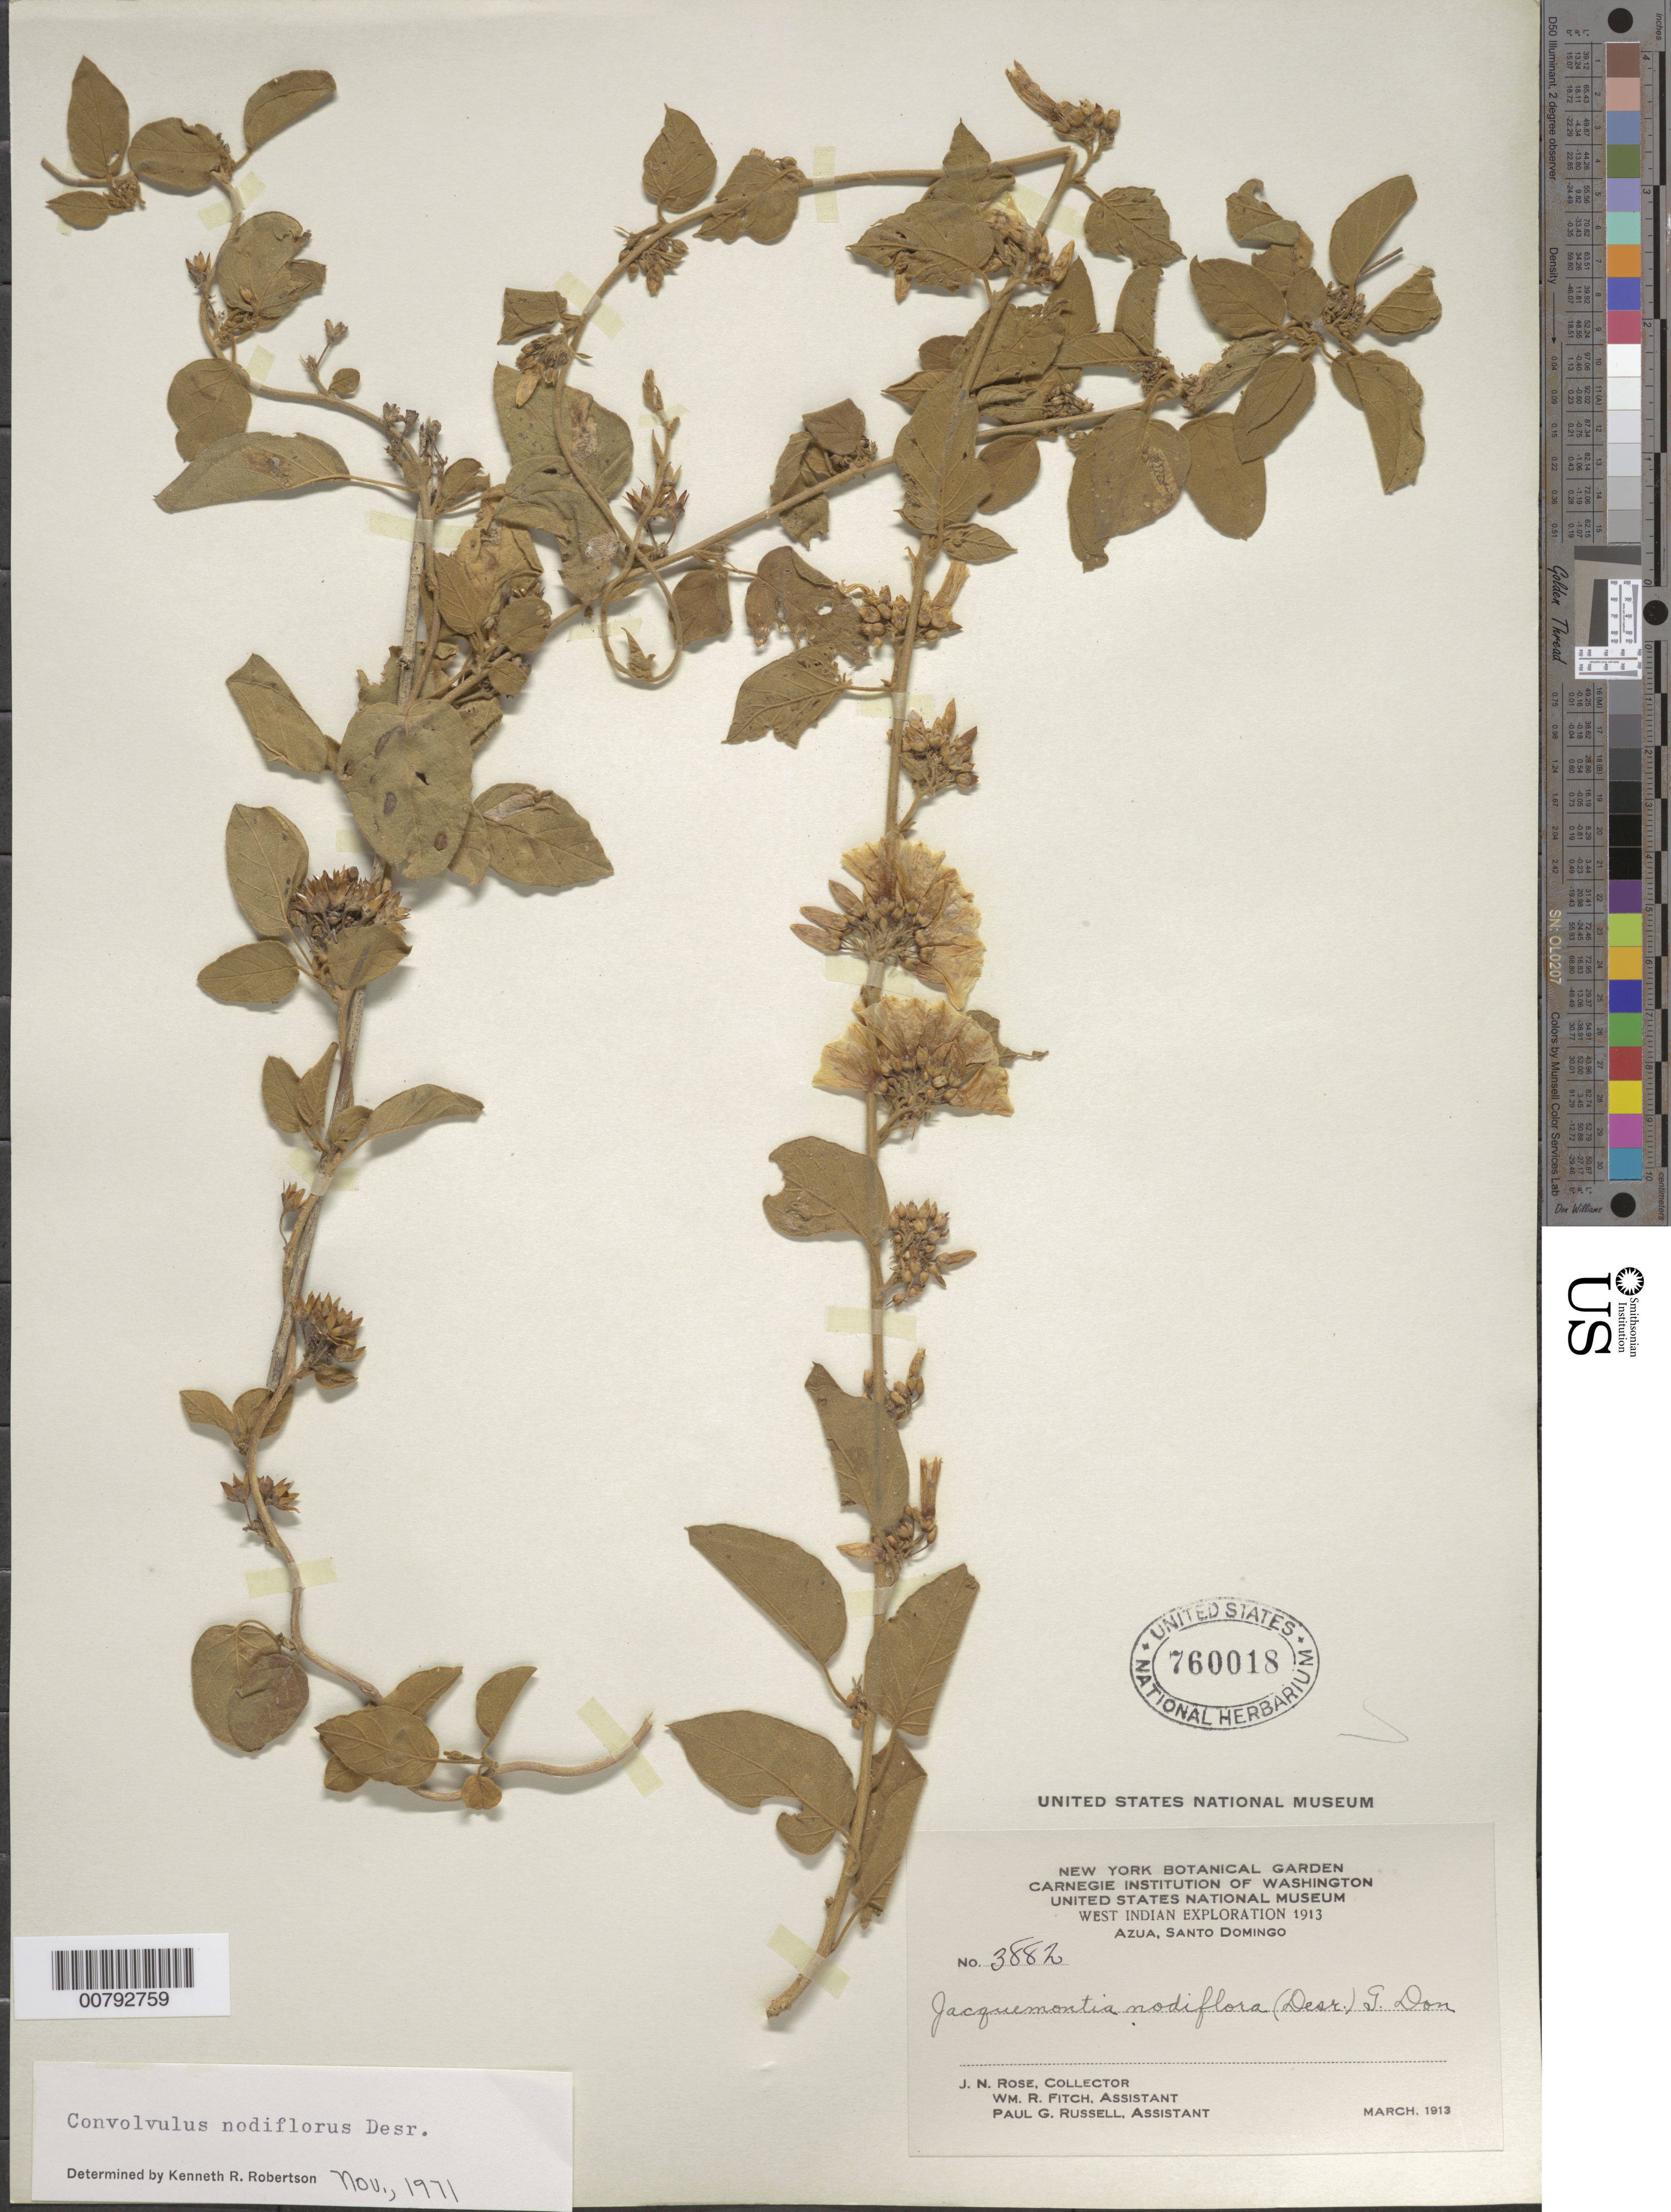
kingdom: Plantae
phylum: Tracheophyta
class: Magnoliopsida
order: Solanales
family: Convolvulaceae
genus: Convolvulus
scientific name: Convolvulus nodiflorus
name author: Desr.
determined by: Robertson, K. R.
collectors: J. N. Rose, W. R. Fitch & P. G. Russell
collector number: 3882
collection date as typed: Mar 1913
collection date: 1913-03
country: Dominican Republic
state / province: Azua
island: Hispaniola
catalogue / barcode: US 760018